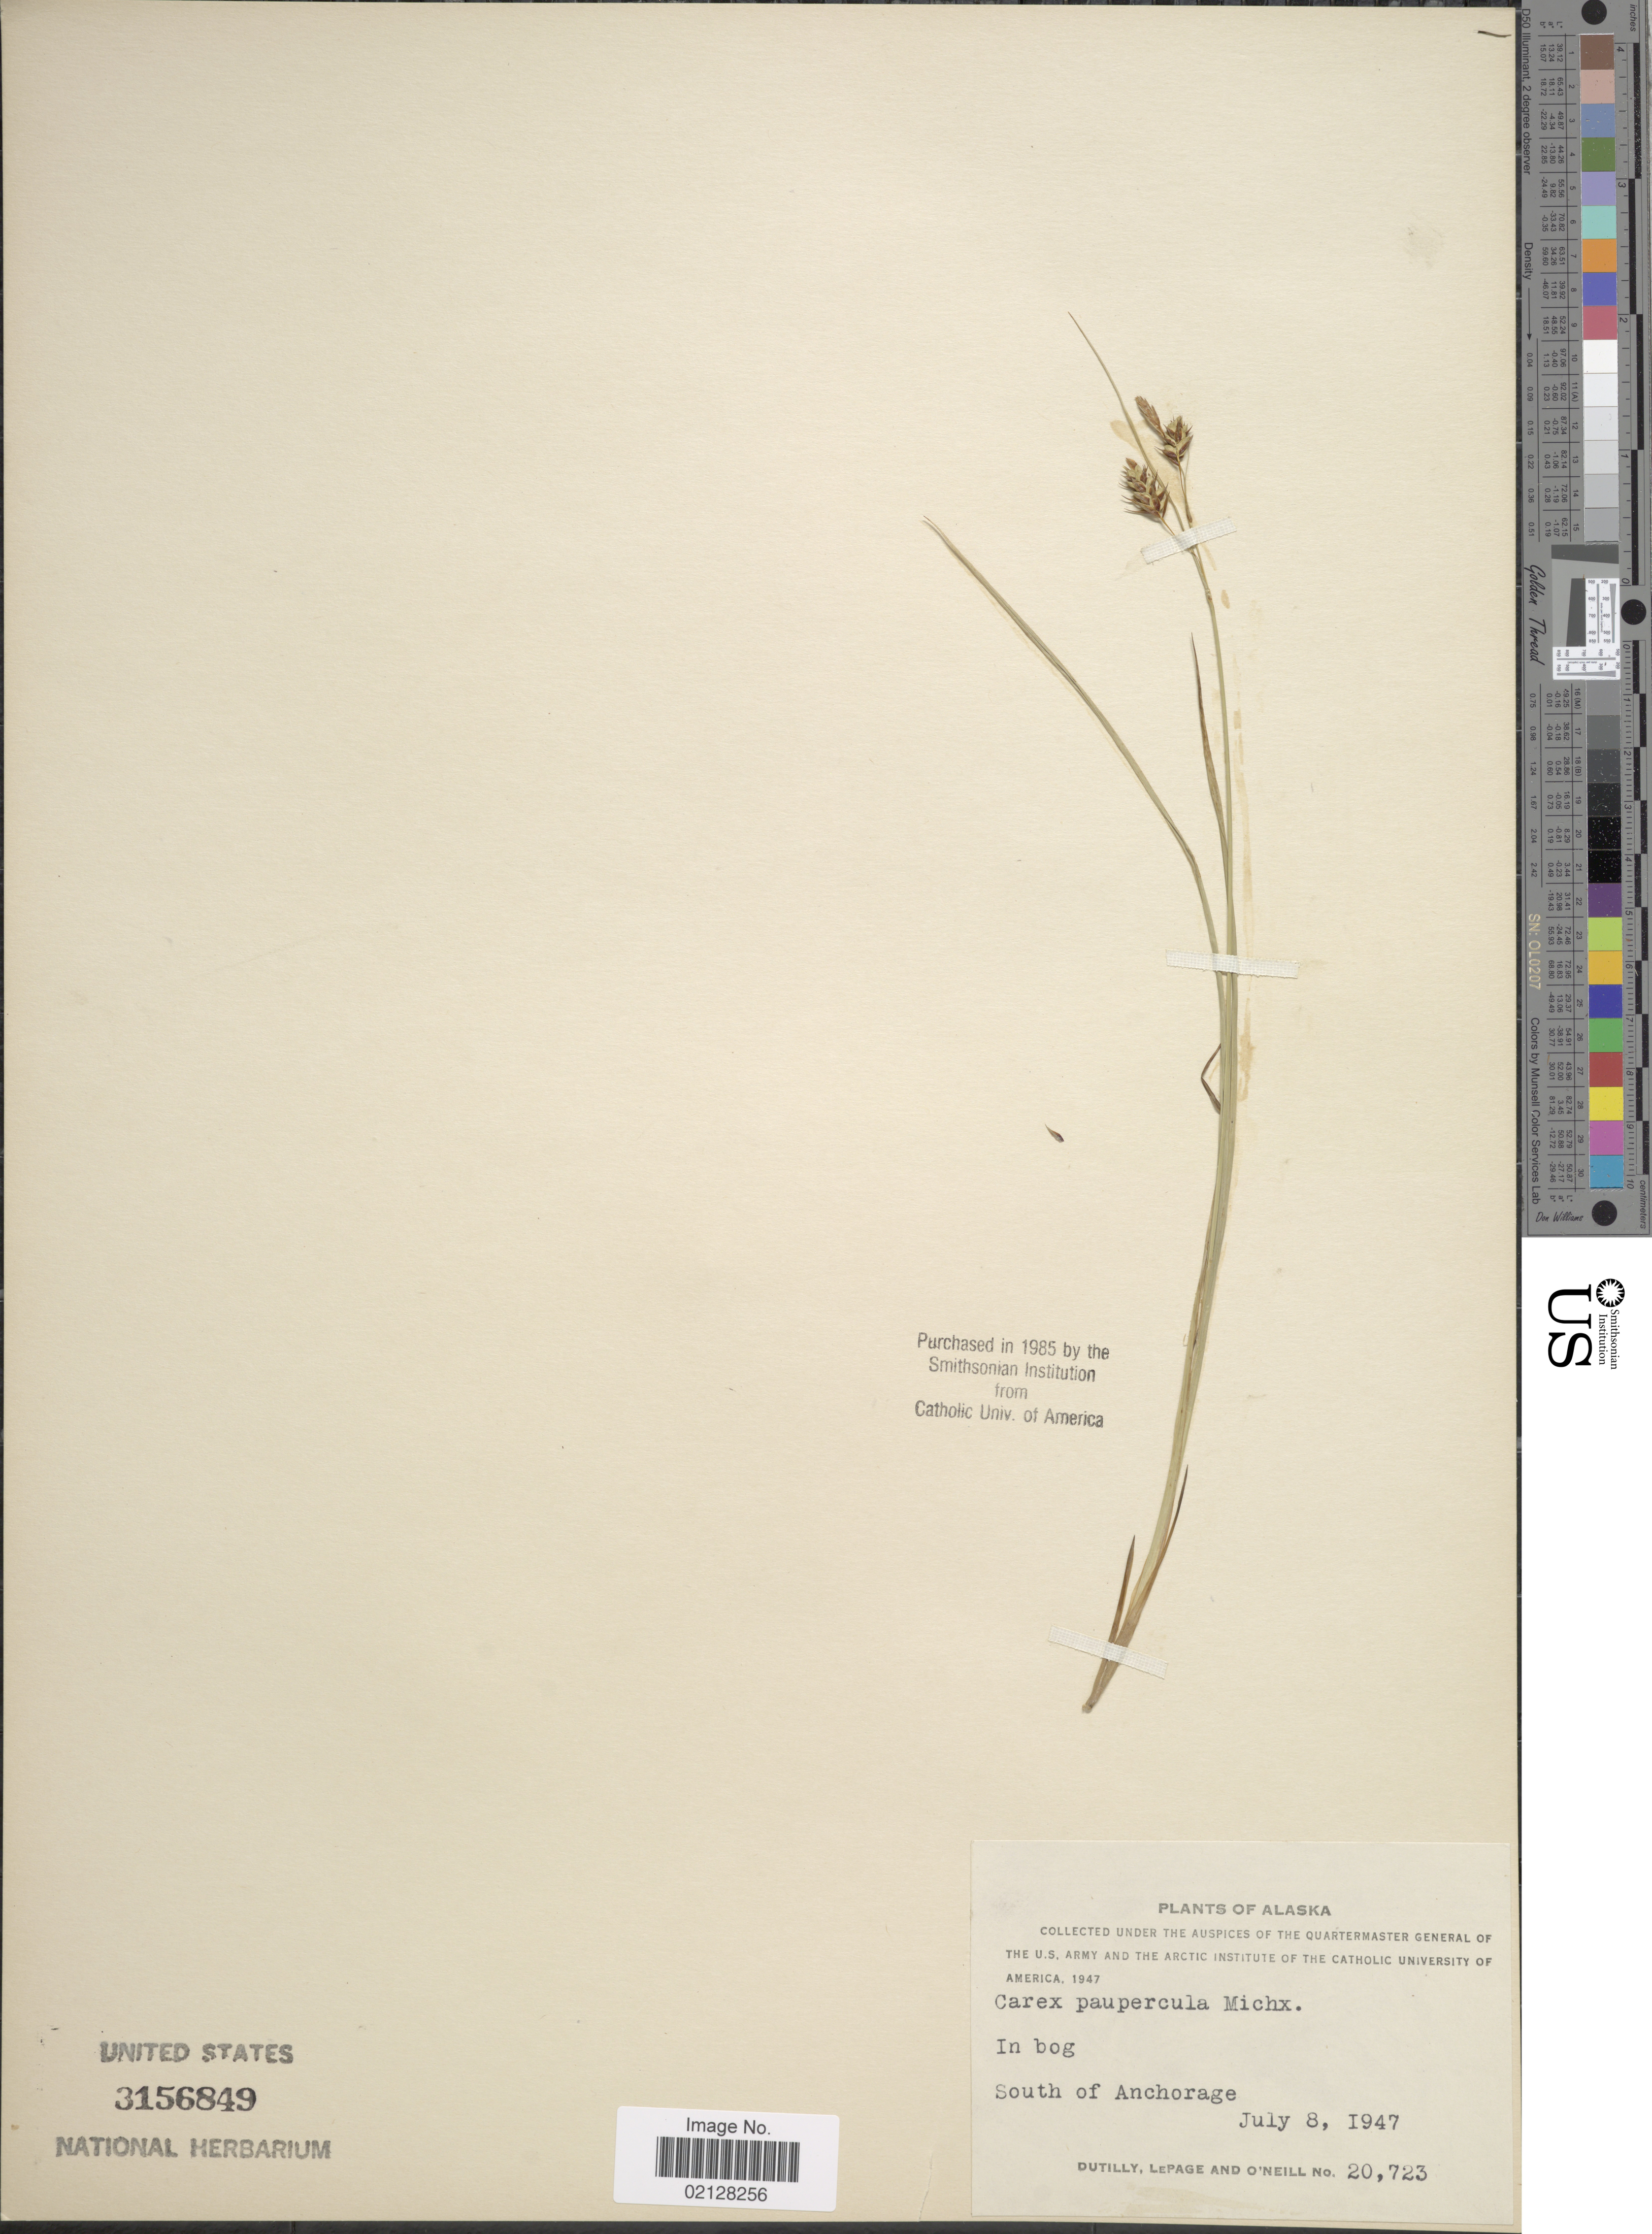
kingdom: Plantae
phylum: Tracheophyta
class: Liliopsida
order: Poales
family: Cyperaceae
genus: Carex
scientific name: Carex magellanica subsp. irrigua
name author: (Wahlenb.) Hiitonen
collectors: -. Dutilly, -. LePage & O' Neill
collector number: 20723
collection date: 1947-07-08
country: United States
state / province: Alaska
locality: In bog, South of Anchorage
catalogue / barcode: US 3156849